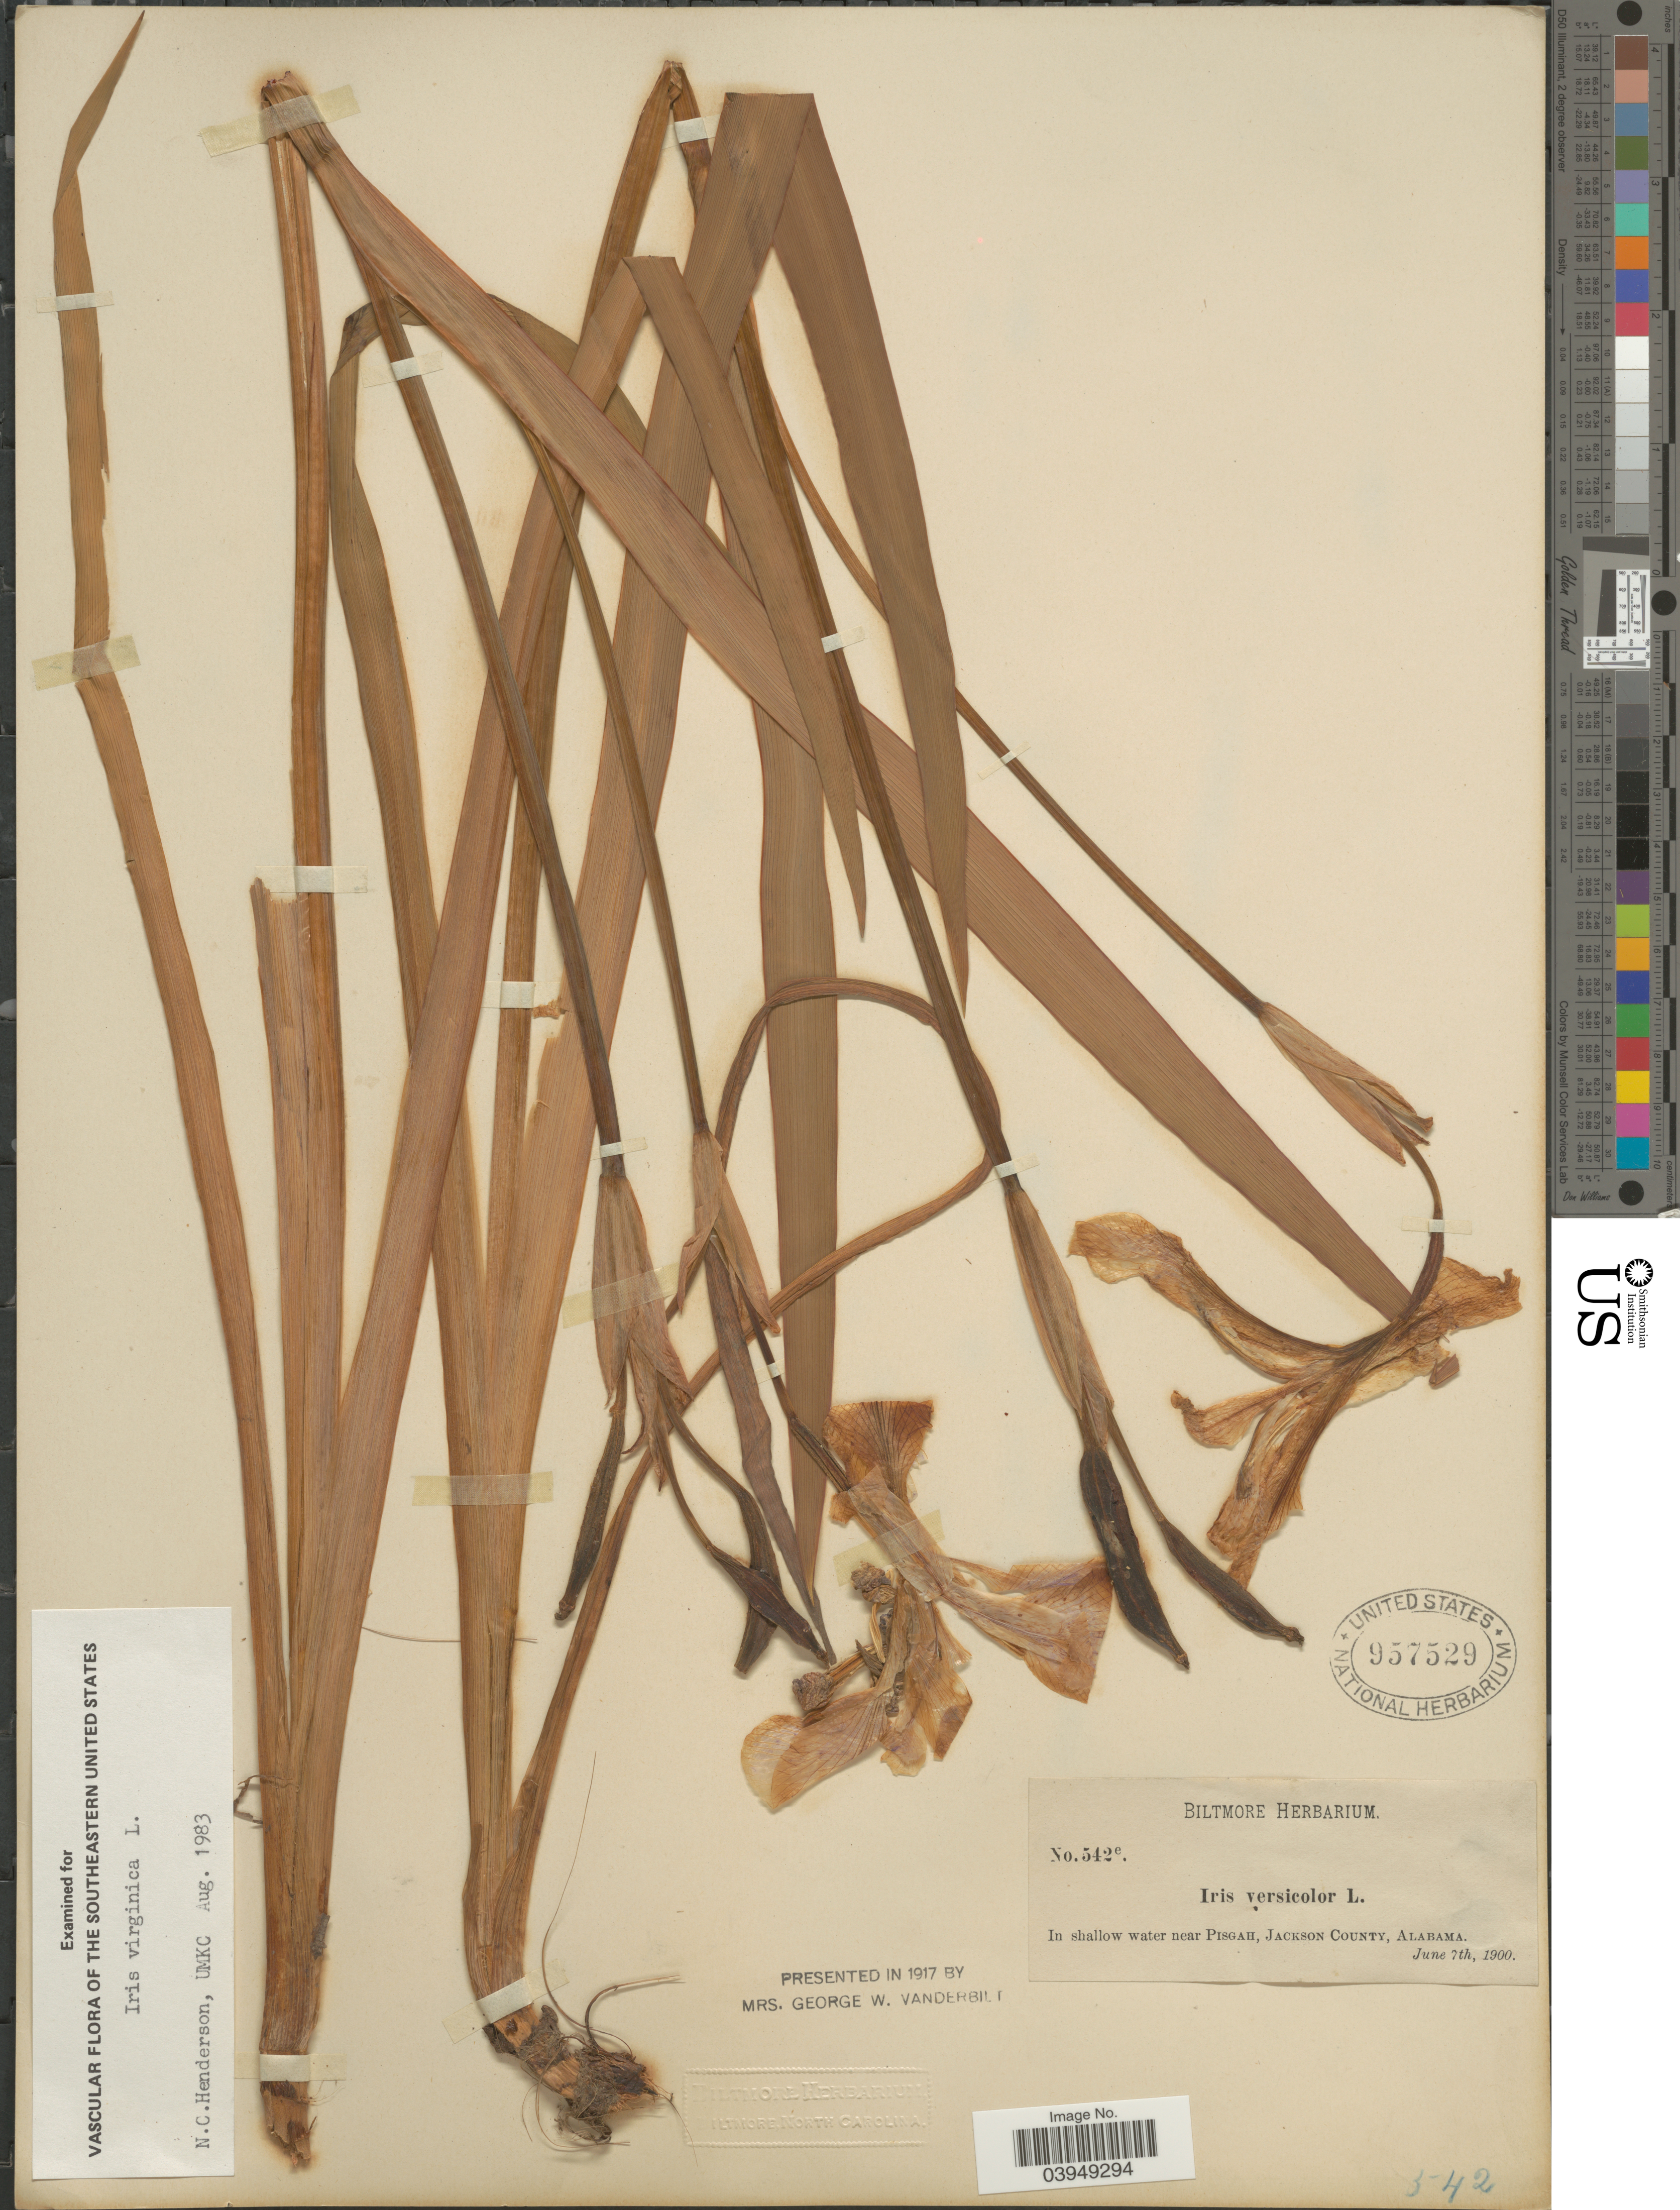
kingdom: Plantae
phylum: Tracheophyta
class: Liliopsida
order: Asparagales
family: Iridaceae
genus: Iris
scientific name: Iris virginica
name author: L.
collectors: ex herb. Biltmore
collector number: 542e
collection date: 1900-06-07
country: United States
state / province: Alabama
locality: In shallow water near Pisgah, Jackson County.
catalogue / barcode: US 957529